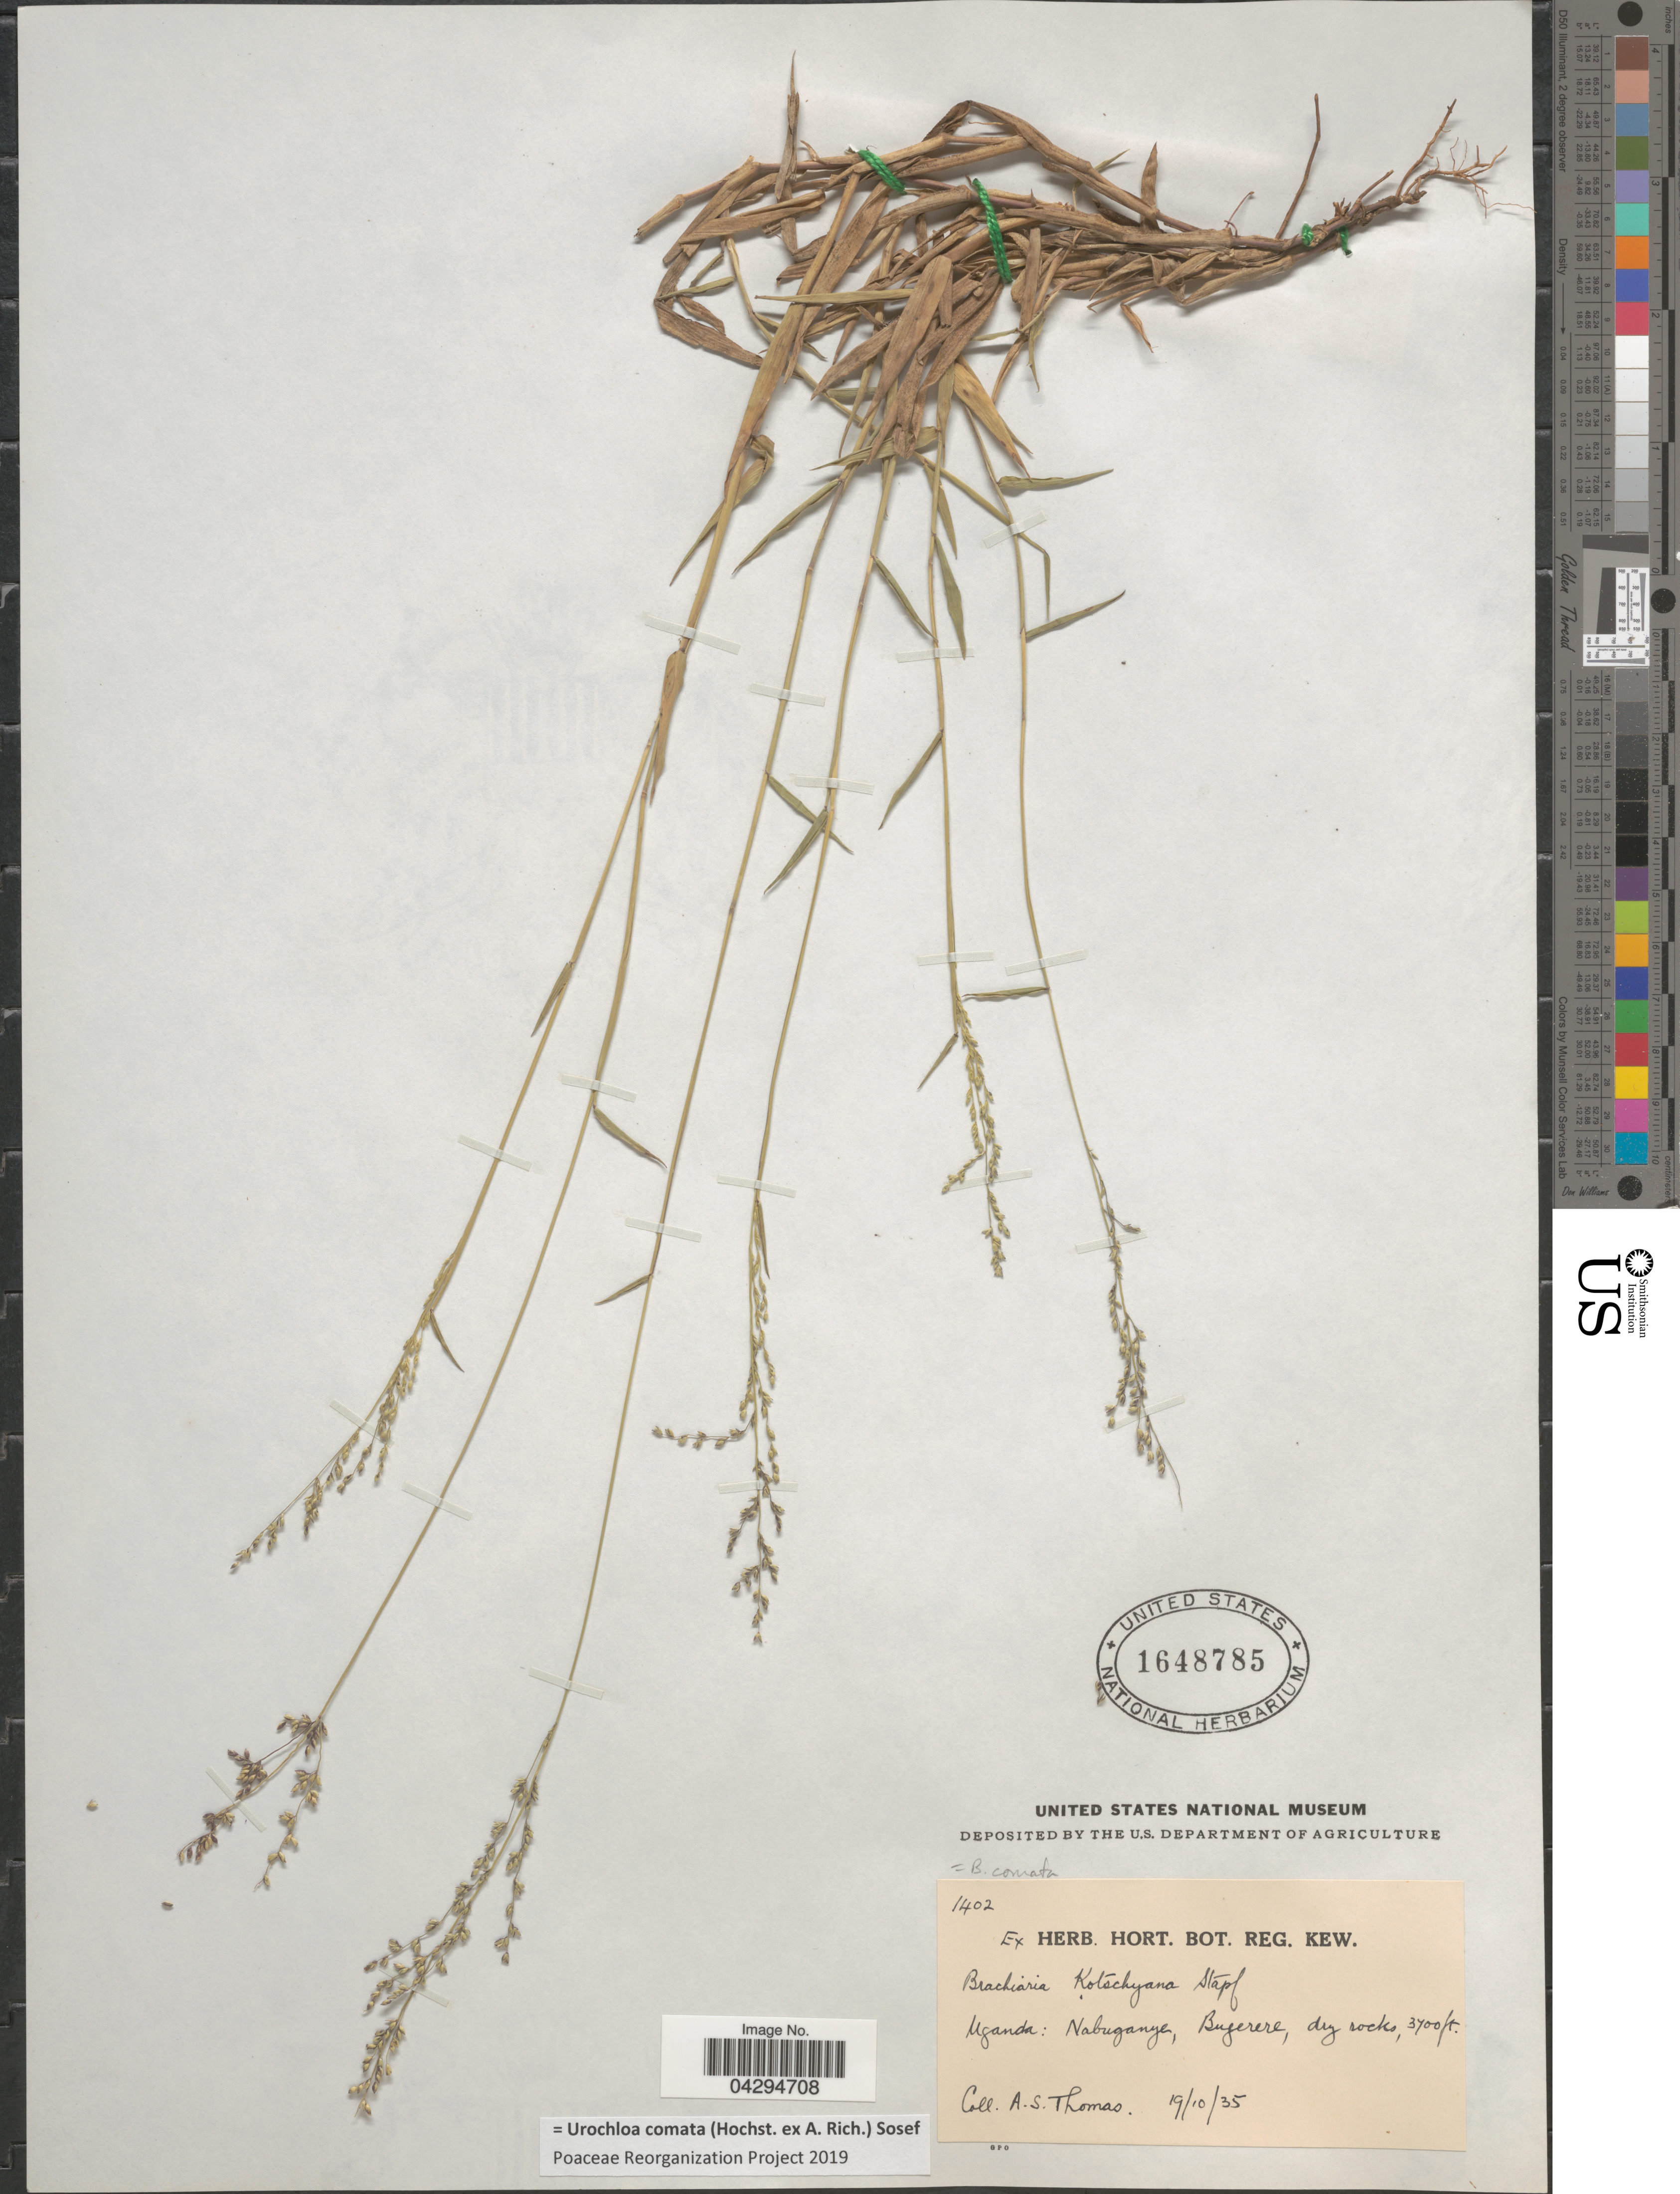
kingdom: Plantae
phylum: Tracheophyta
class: Liliopsida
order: Poales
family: Poaceae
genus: Urochloa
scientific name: Urochloa comata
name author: (Hochst. ex A. Rich.) Sosef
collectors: A. Thomas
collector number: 1402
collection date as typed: Transcribed d/m/y: 19/10/35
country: Uganda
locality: Nabuganya, Bugerere, dry rocks.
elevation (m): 1128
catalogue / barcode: US 1648785